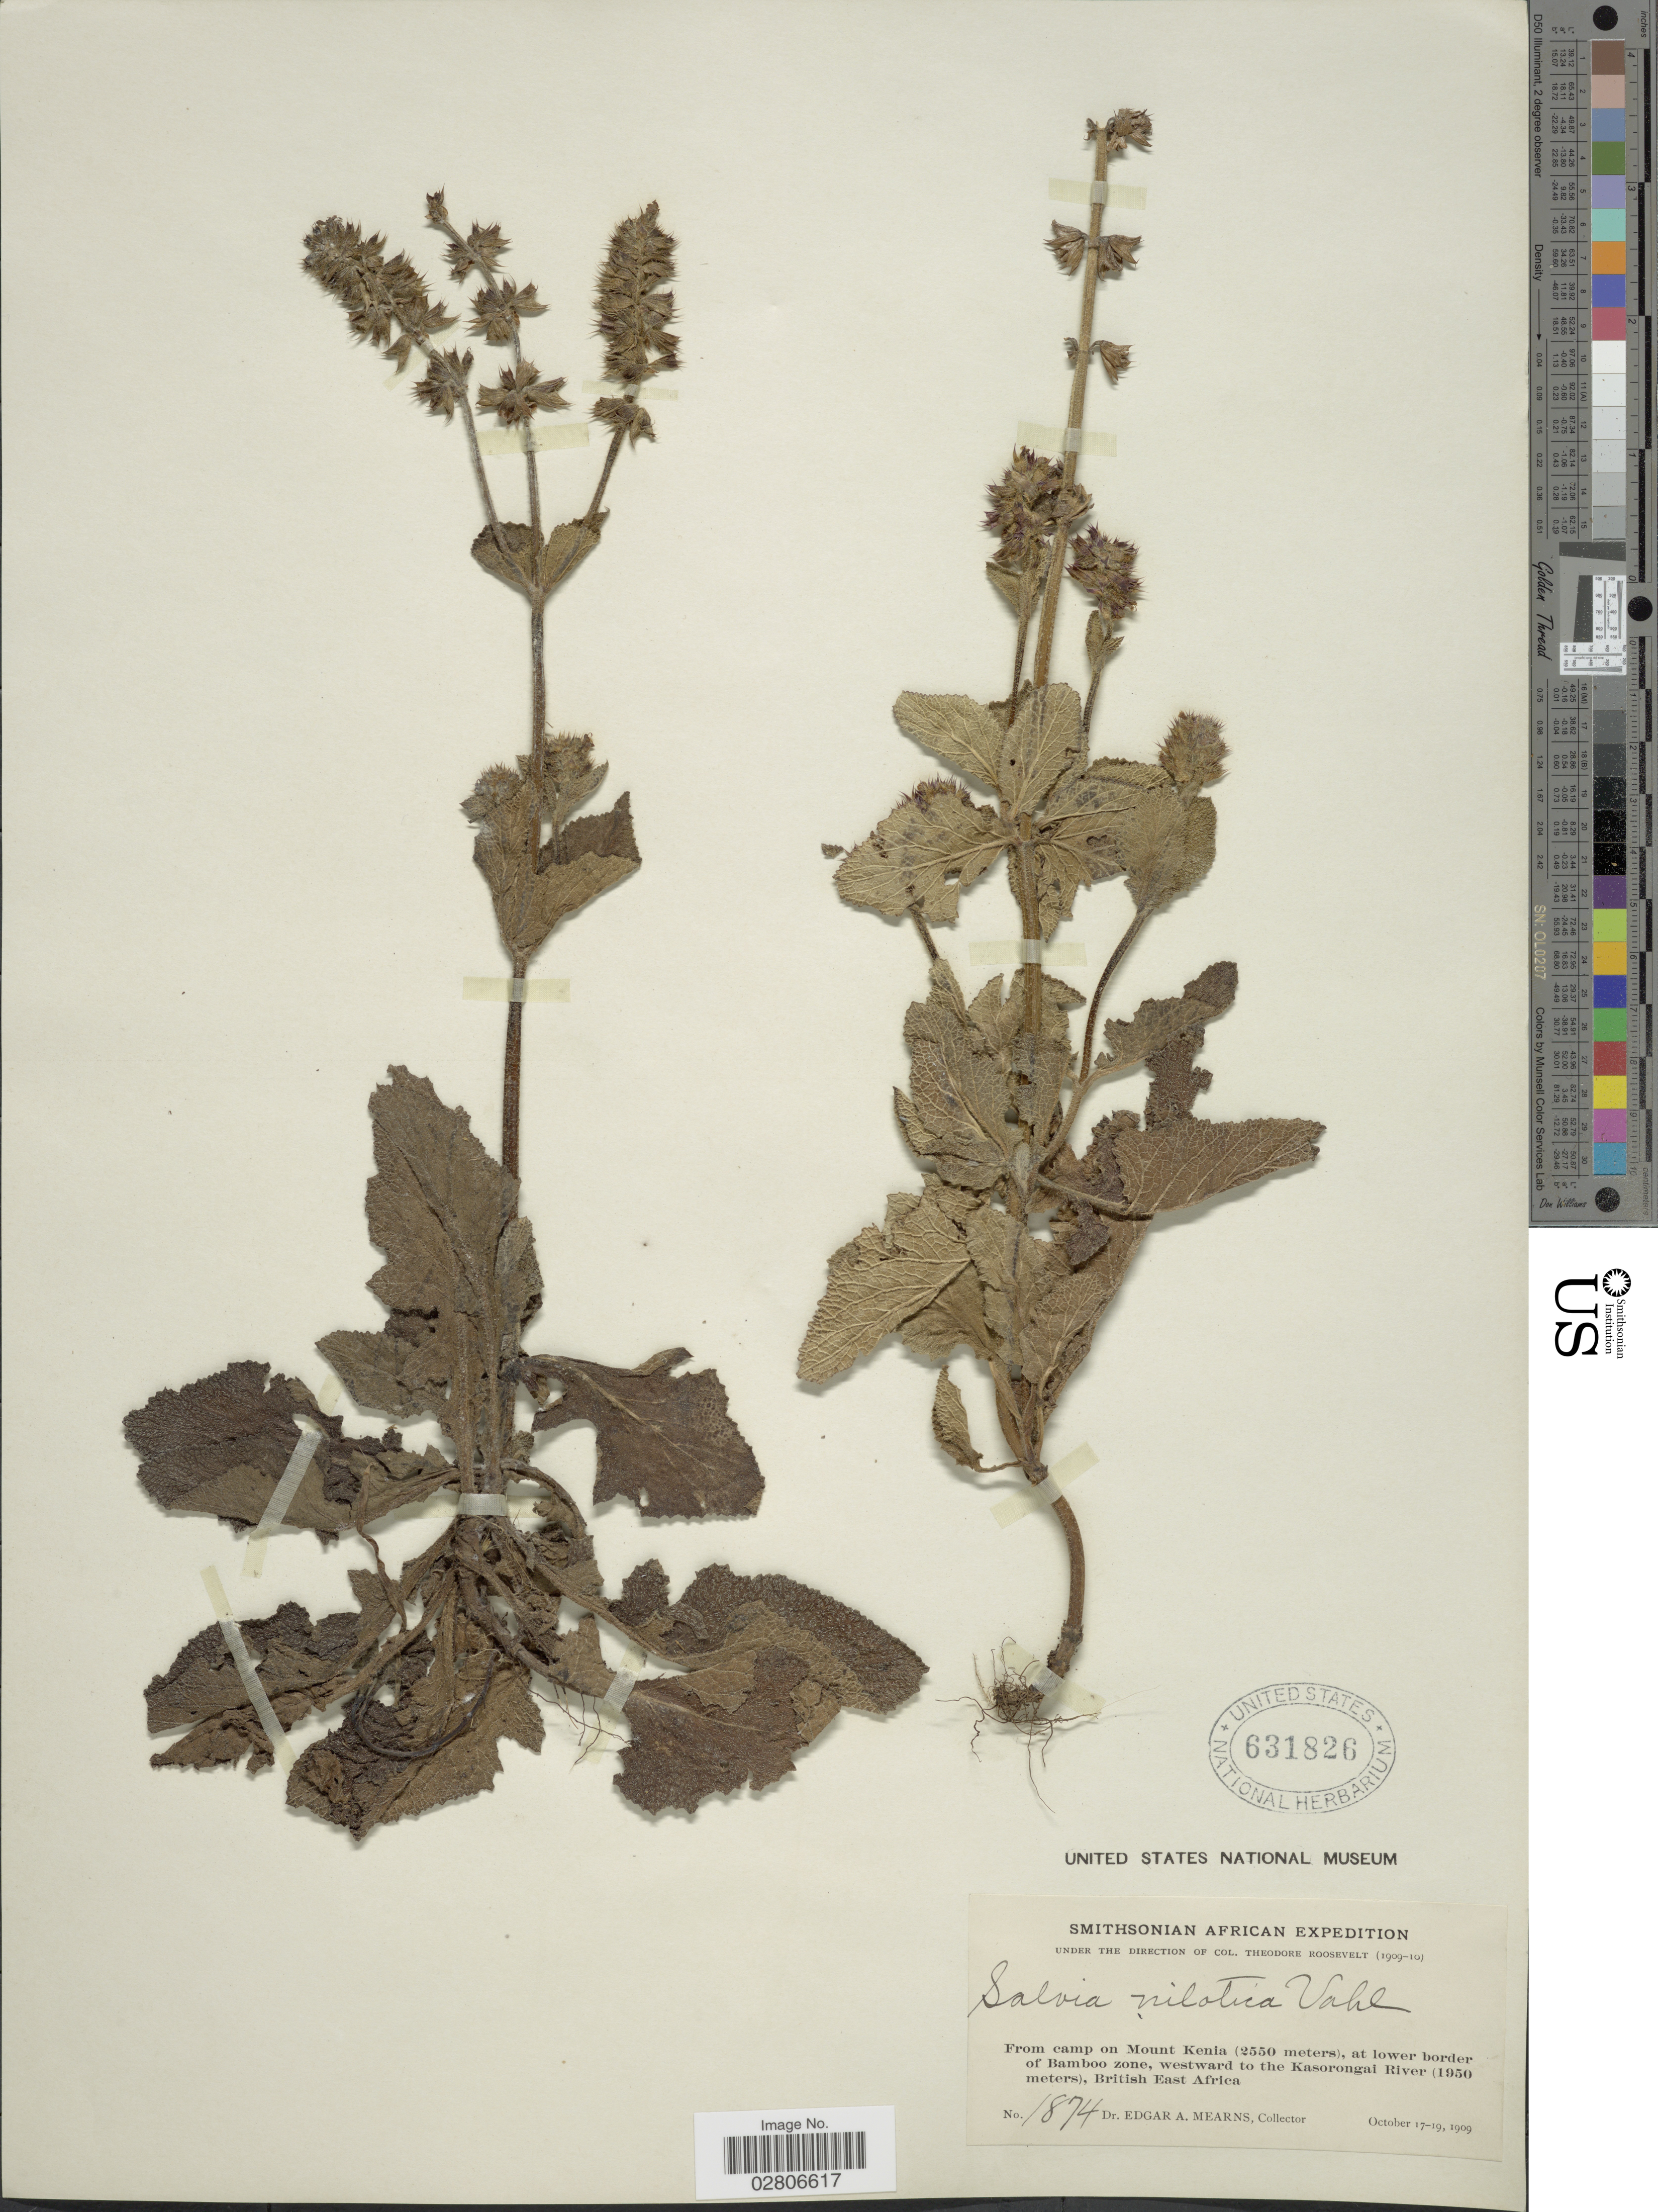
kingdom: Plantae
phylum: Tracheophyta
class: Magnoliopsida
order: Lamiales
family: Lamiaceae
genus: Salvia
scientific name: Salvia nilotica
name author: Juss. ex Jacq.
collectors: E. A. Mearns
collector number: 1874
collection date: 1909-10-17/1909-10-19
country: Kenya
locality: From camp on Mount Kenia, at lower border of Bamboo zone, westward to the Kasorongai River, British East Africa.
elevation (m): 1950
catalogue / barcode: US 631826